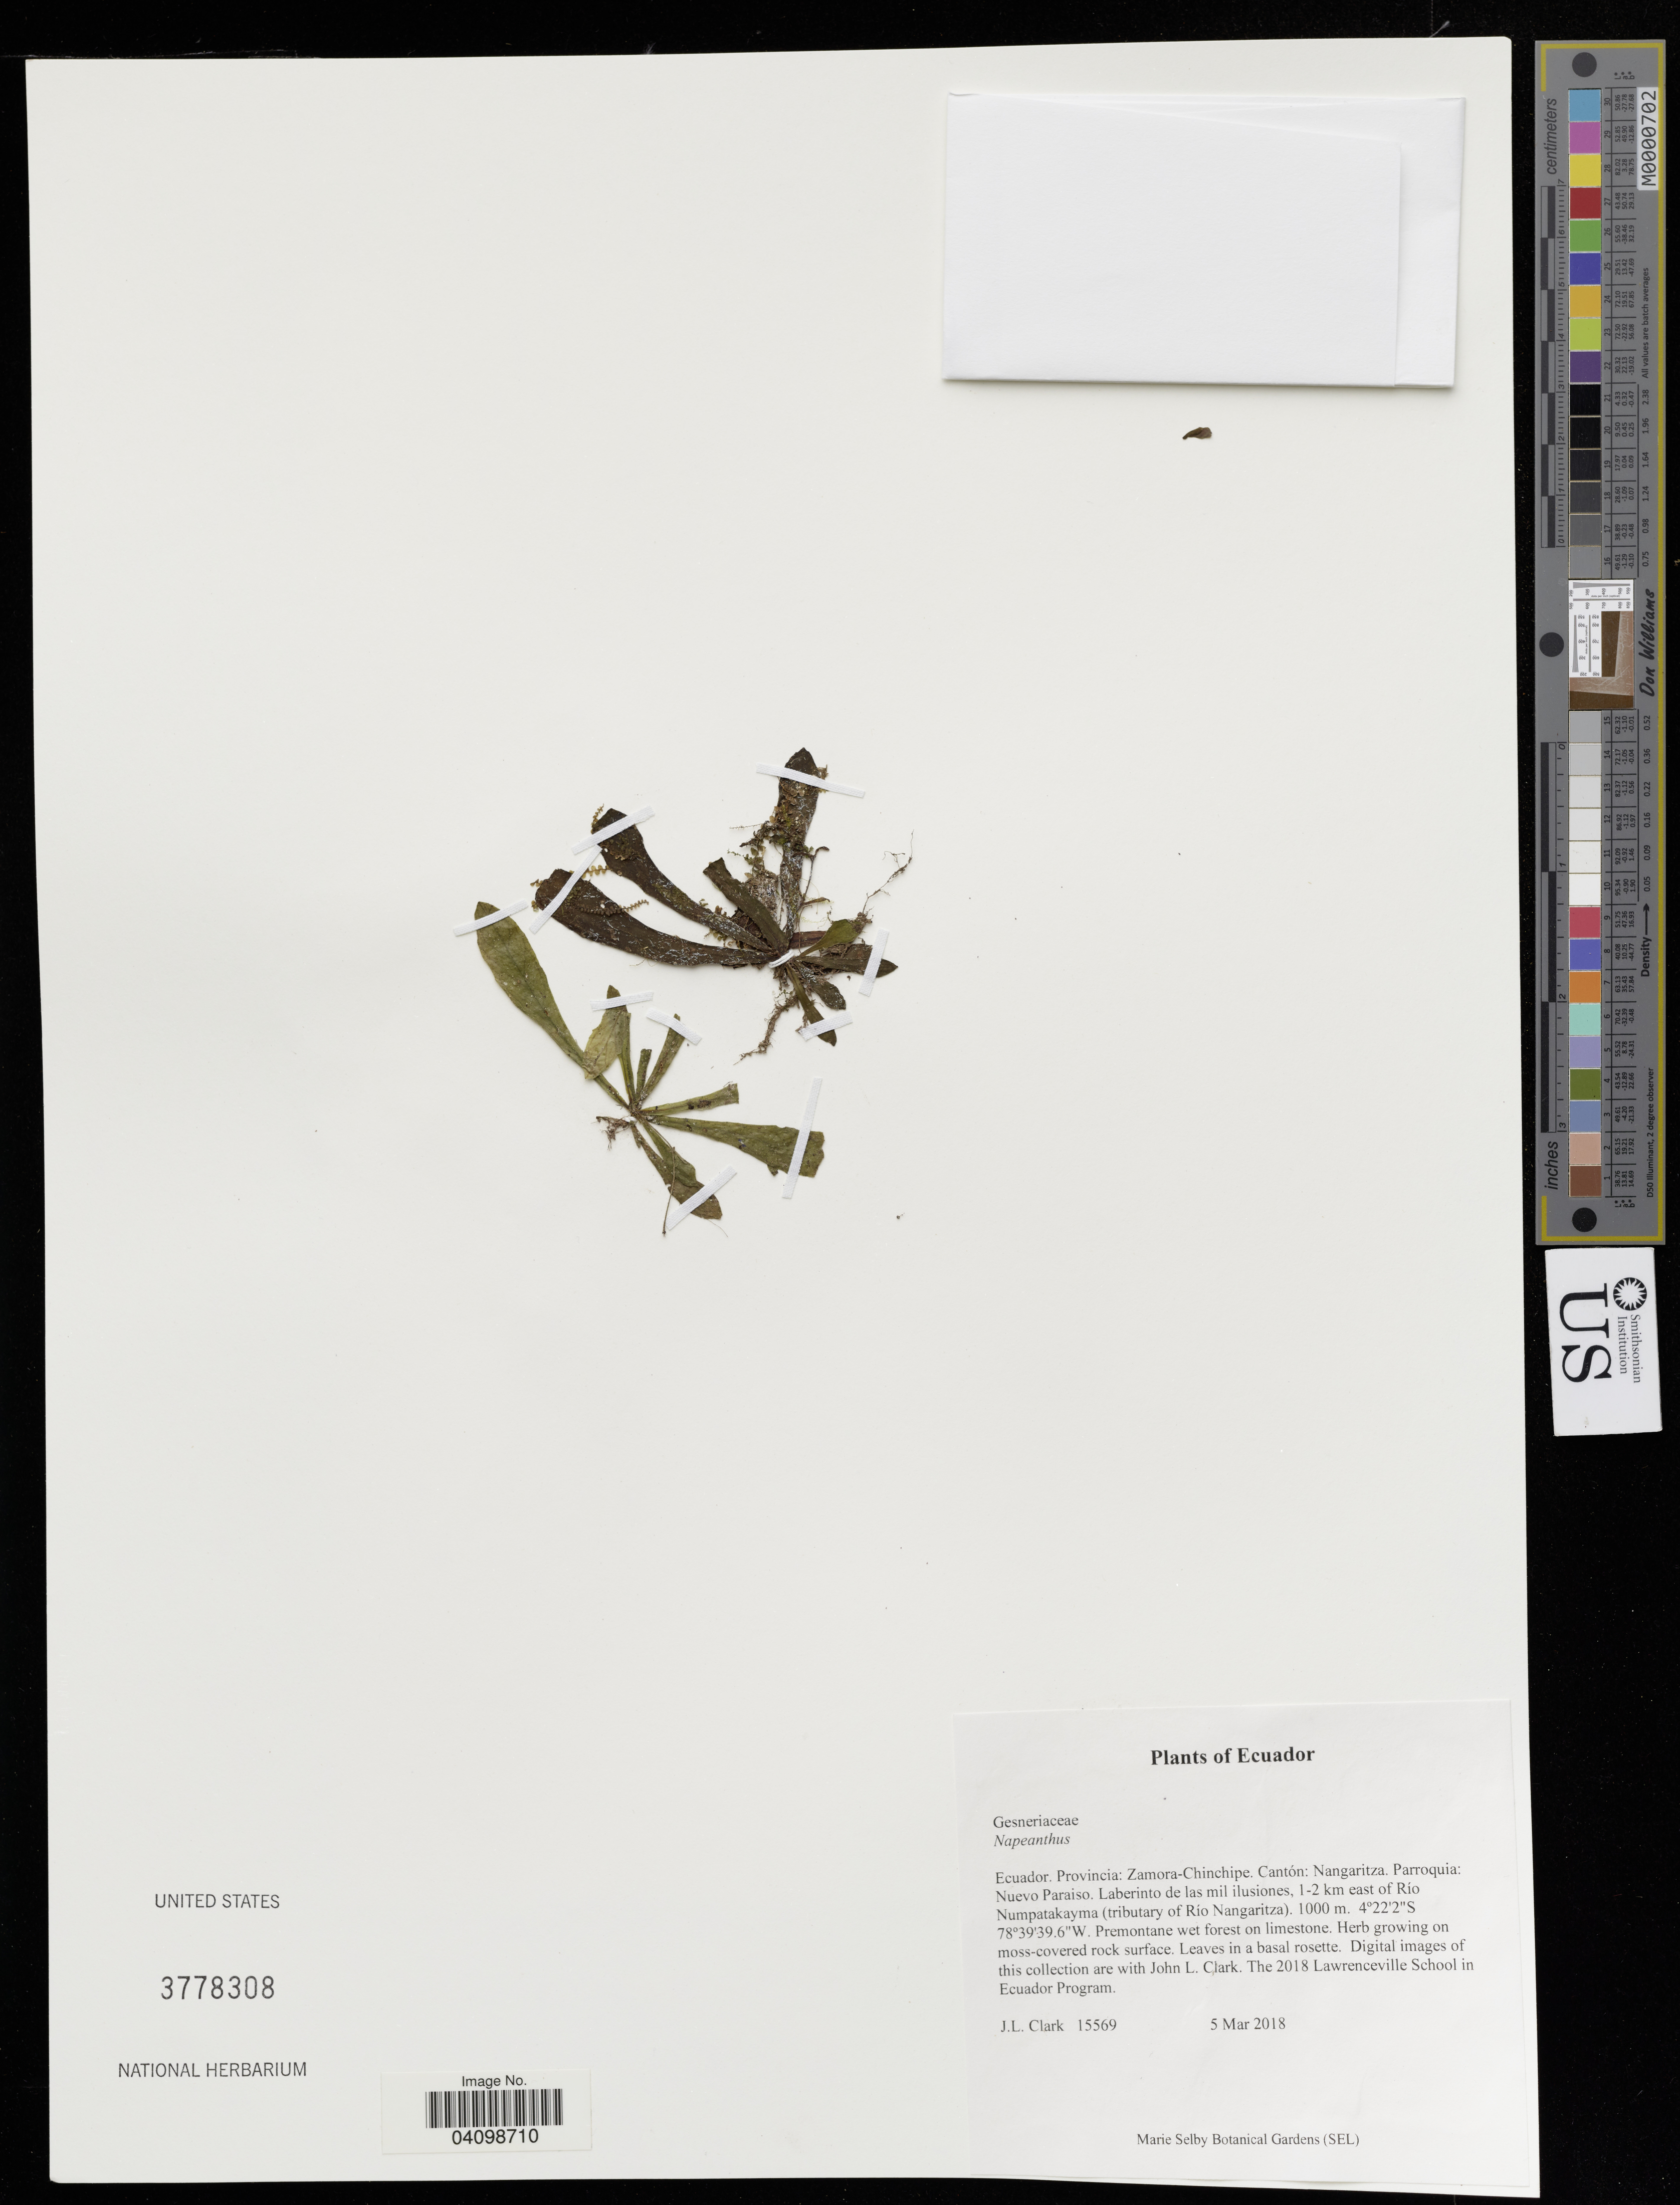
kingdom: Plantae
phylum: Tracheophyta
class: Magnoliopsida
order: Lamiales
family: Gesneriaceae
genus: Napeanthus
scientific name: Napeanthus sp.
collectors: J. Clark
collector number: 15569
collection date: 2018-03-05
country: Ecuador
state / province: Zamora-Chinchipe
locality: Cantón: Nangaritza. Parroquia: Nuevo Paraiso. Laberinto de las mil ilusiones, 1-2 km east of Rio Numpatakayma (tributary of Río Nangaritza).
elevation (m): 1000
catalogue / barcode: US 3778308